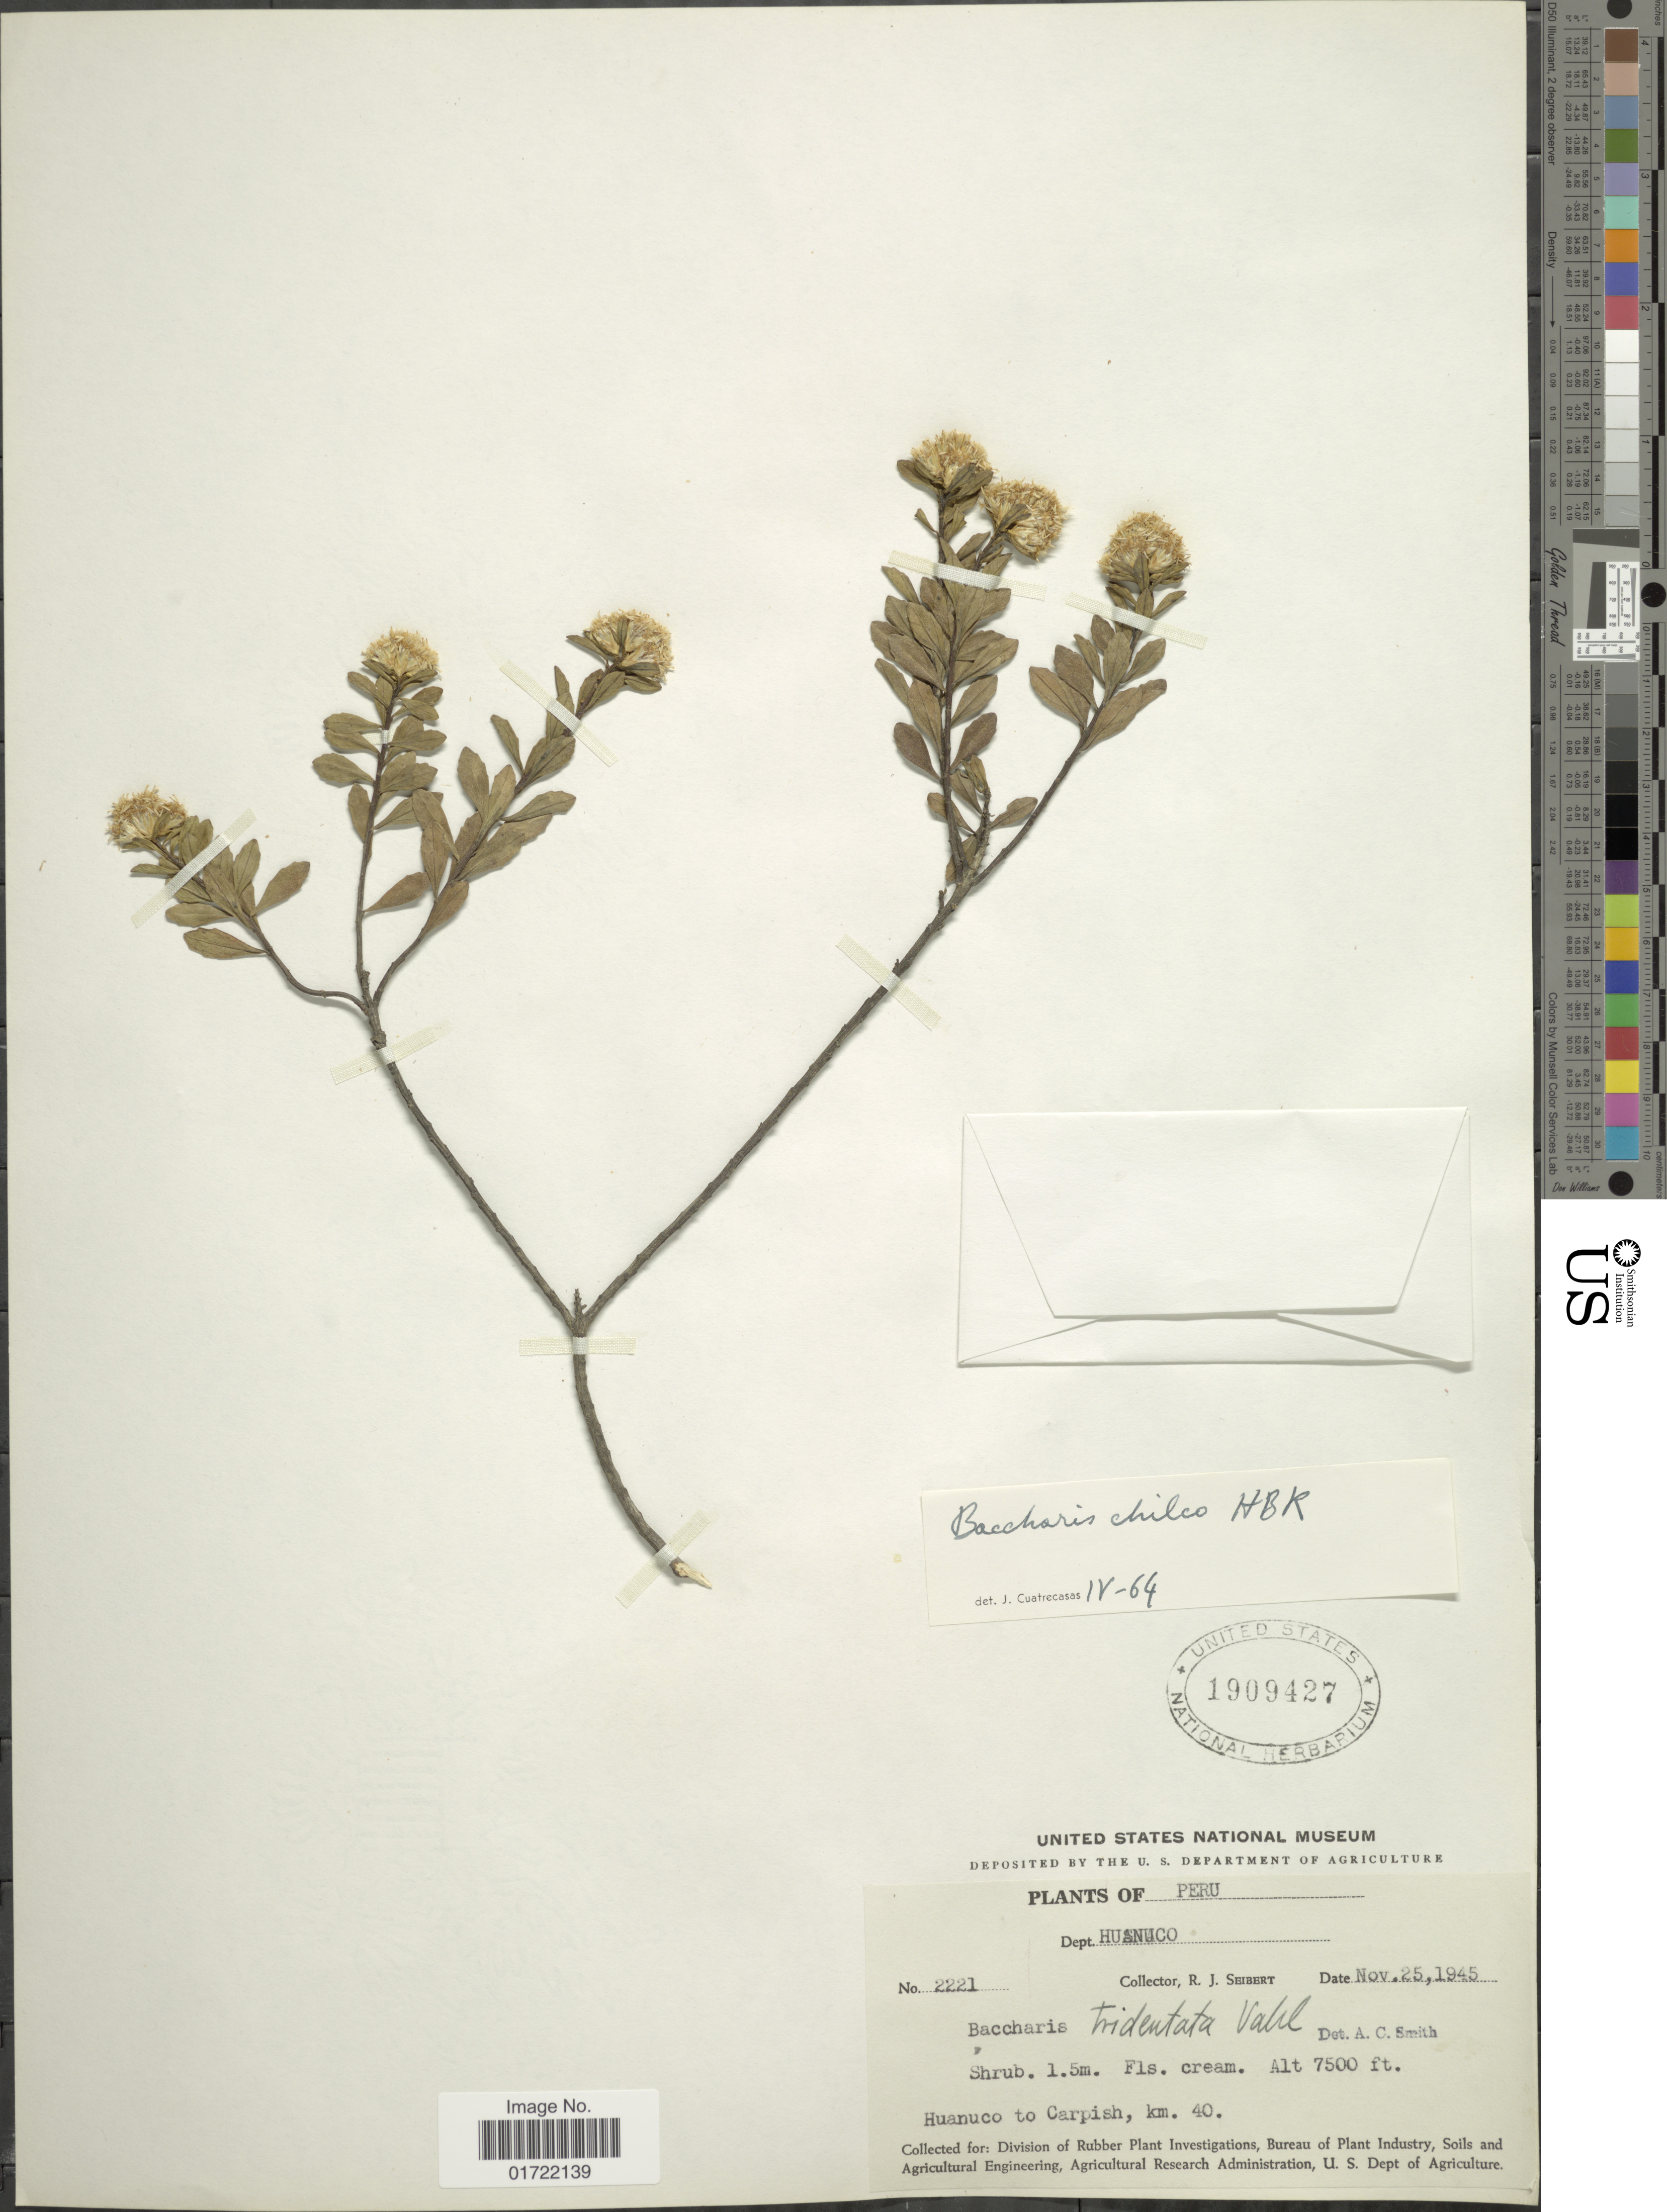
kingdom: Plantae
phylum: Tracheophyta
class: Magnoliopsida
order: Asterales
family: Asteraceae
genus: Baccharis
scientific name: Baccharis chilco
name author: Kunth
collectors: R. J. Seibert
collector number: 2221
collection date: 1945-11-25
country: Peru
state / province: Huánuco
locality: Dept. Huanuco, Huanuco to Carpish, km. 40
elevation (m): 2286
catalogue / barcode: US 10909427